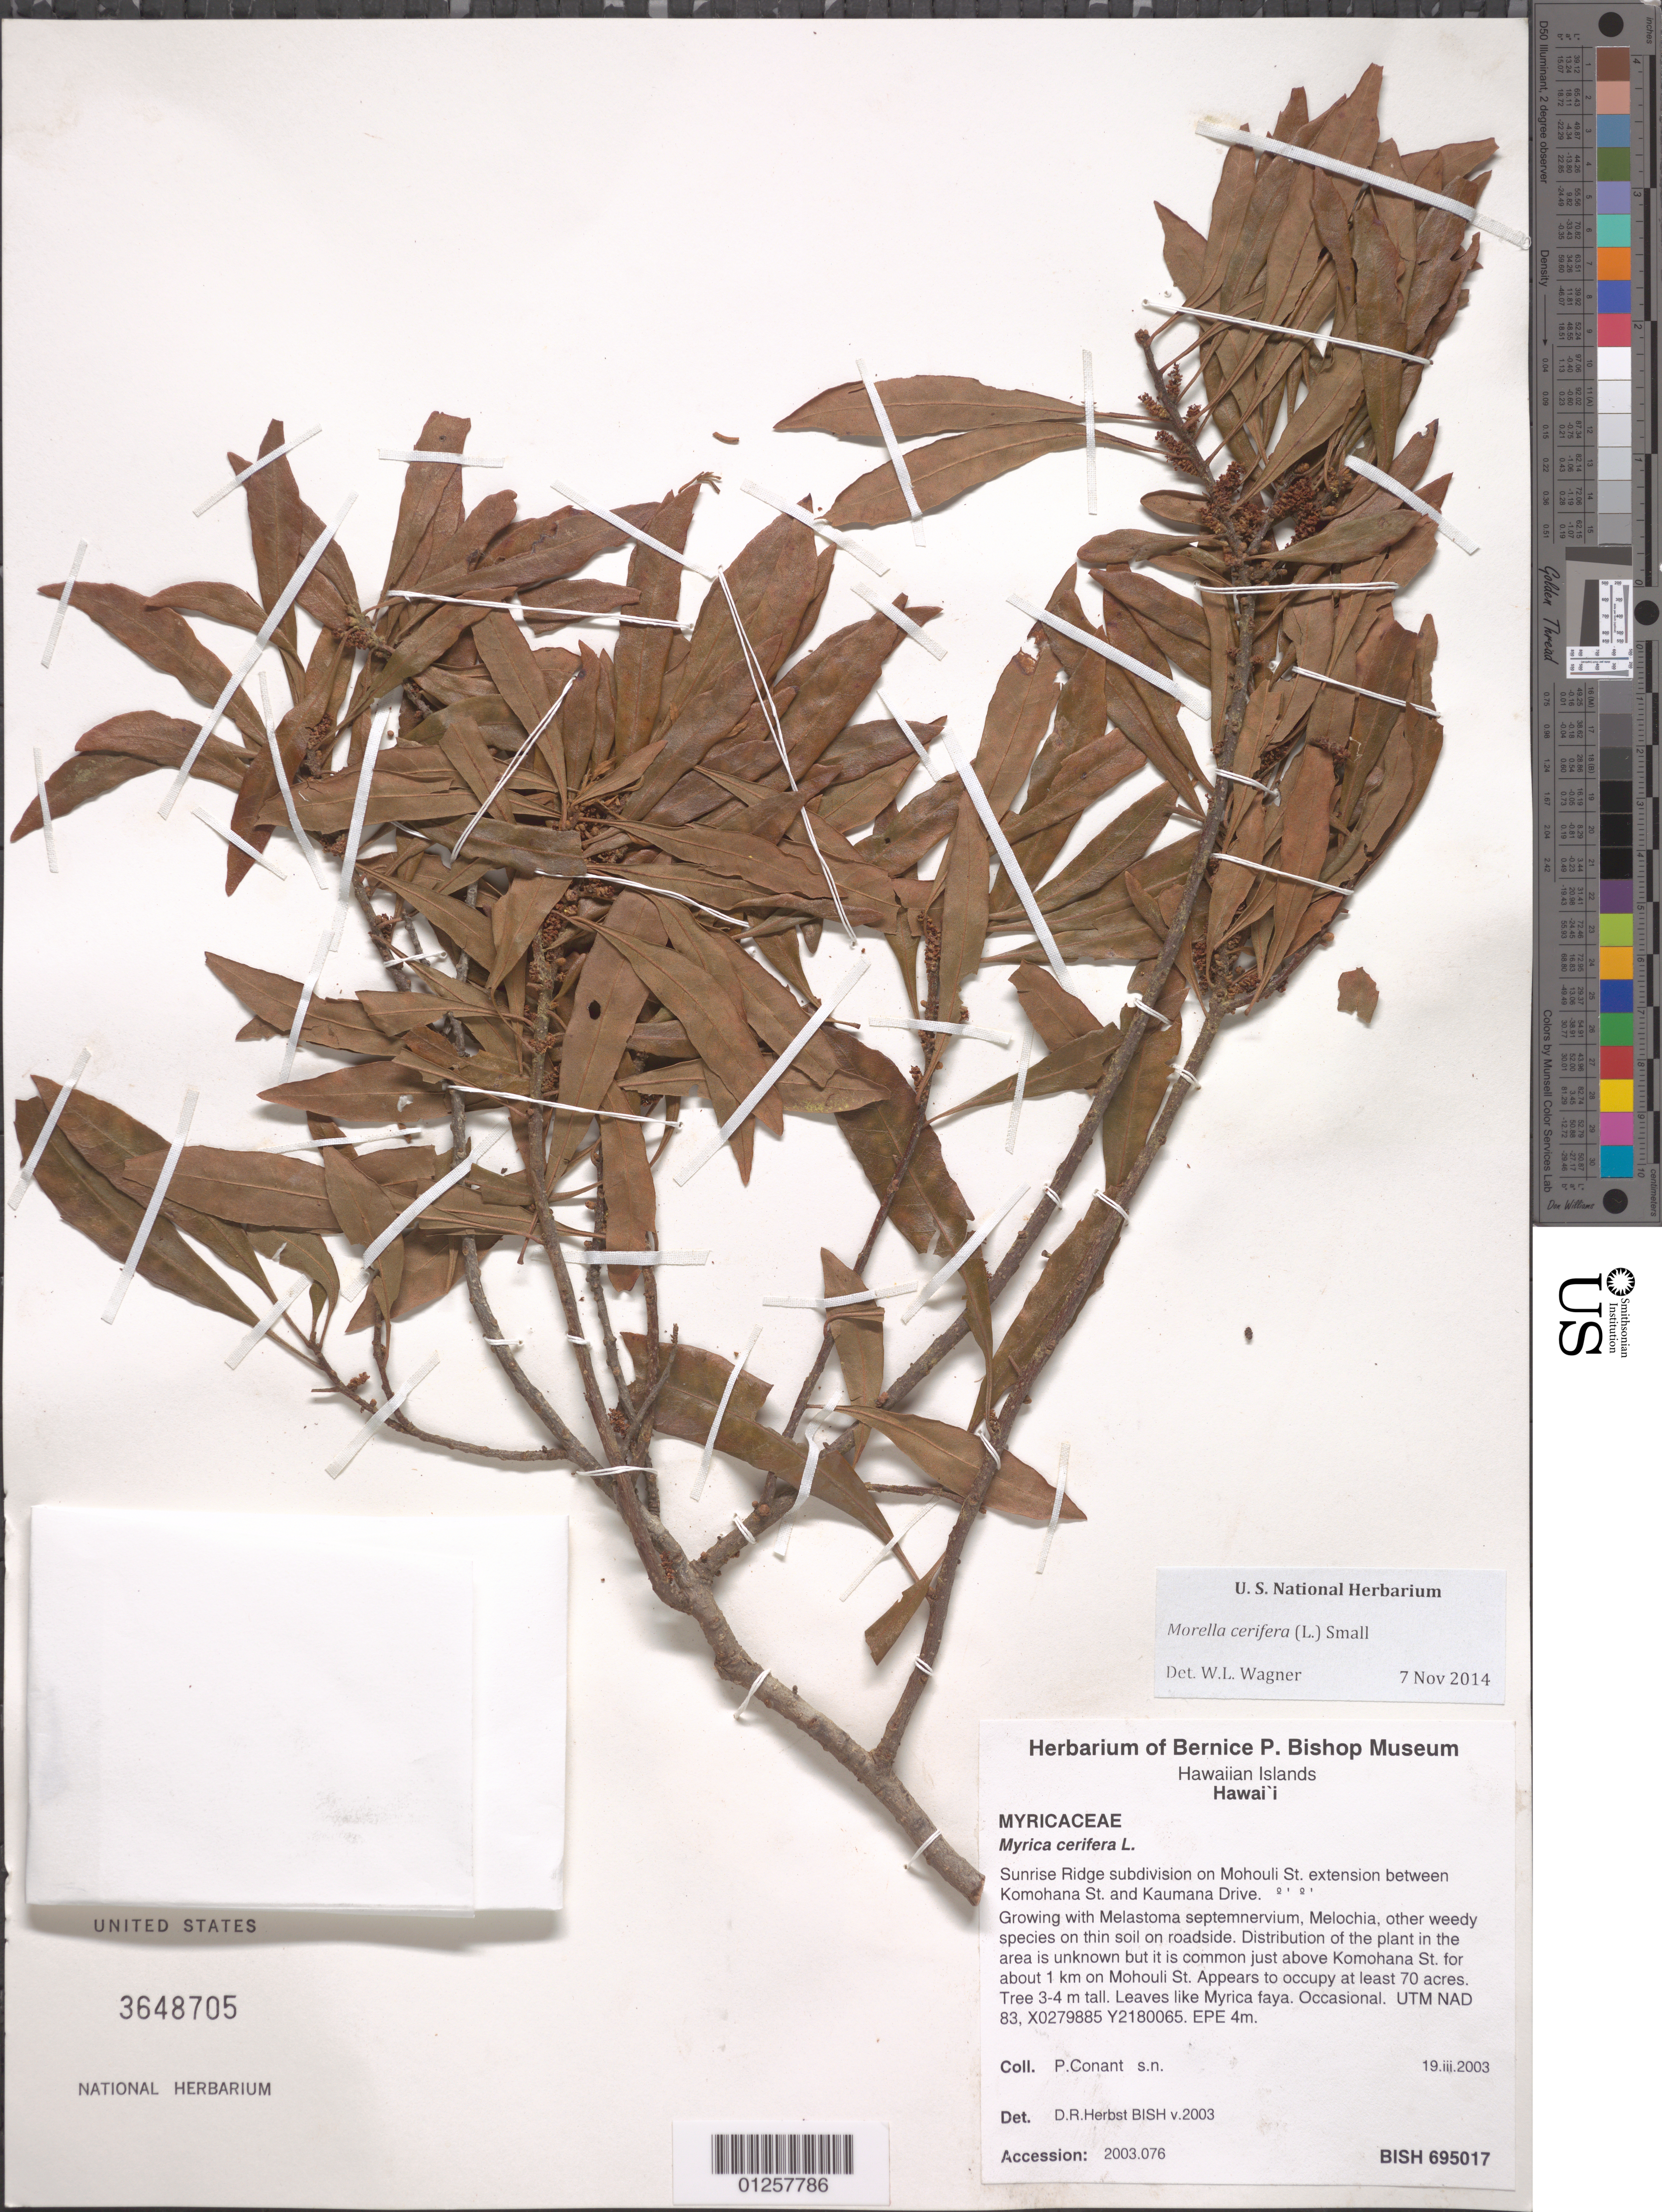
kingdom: Plantae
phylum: Tracheophyta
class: Magnoliopsida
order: Fagales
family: Myricaceae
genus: Myrica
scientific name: Myrica cerifera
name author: L.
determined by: Herbst, D.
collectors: P. Conant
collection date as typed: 19.iii.2003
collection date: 2003-03-19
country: United States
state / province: Hawaii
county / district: Hawaii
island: Hawaii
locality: Sunrise Ridge subdivision on Mohouli St. extension between Komohana St. and Kaumana Drive.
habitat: On thin soil on roadside.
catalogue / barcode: US 3648705